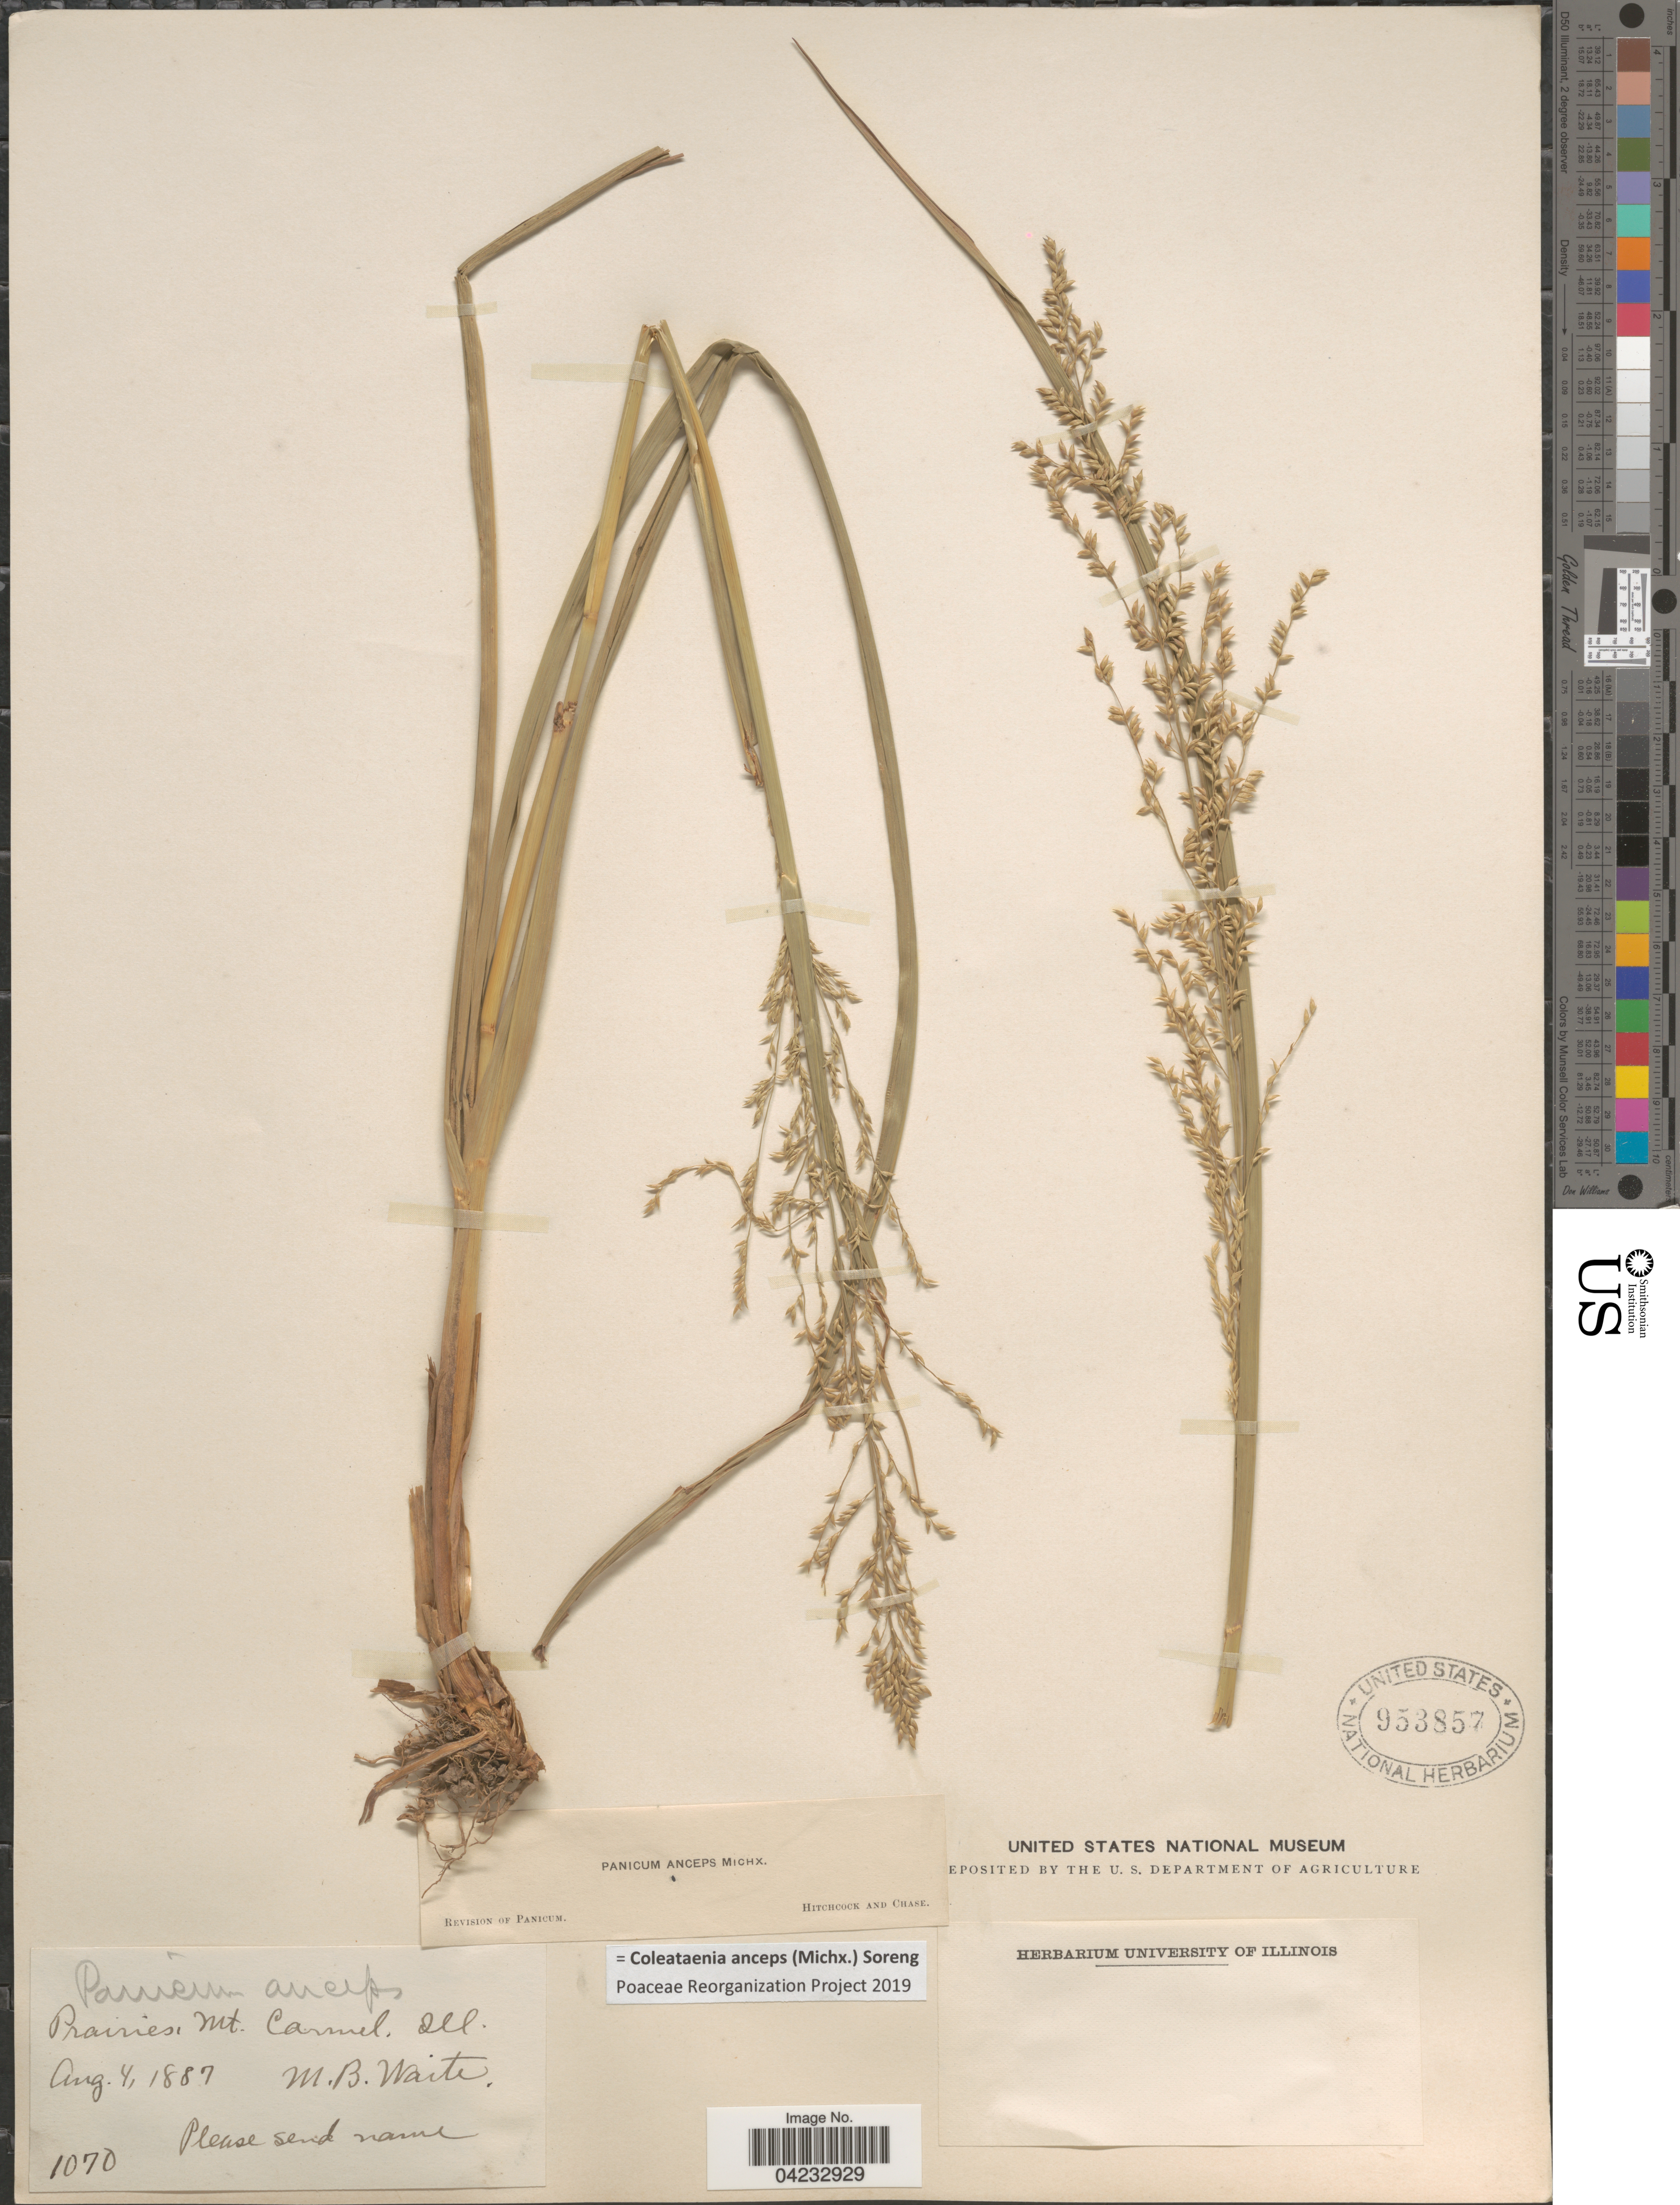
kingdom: Plantae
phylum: Tracheophyta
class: Liliopsida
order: Poales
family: Poaceae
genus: Coleataenia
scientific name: Coleataenia anceps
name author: (Michx.) Soreng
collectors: M. B. Waite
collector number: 1070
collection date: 1887-08-04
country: United States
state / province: Illinois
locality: Prairies, Mt. Carmel.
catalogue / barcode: US 953857